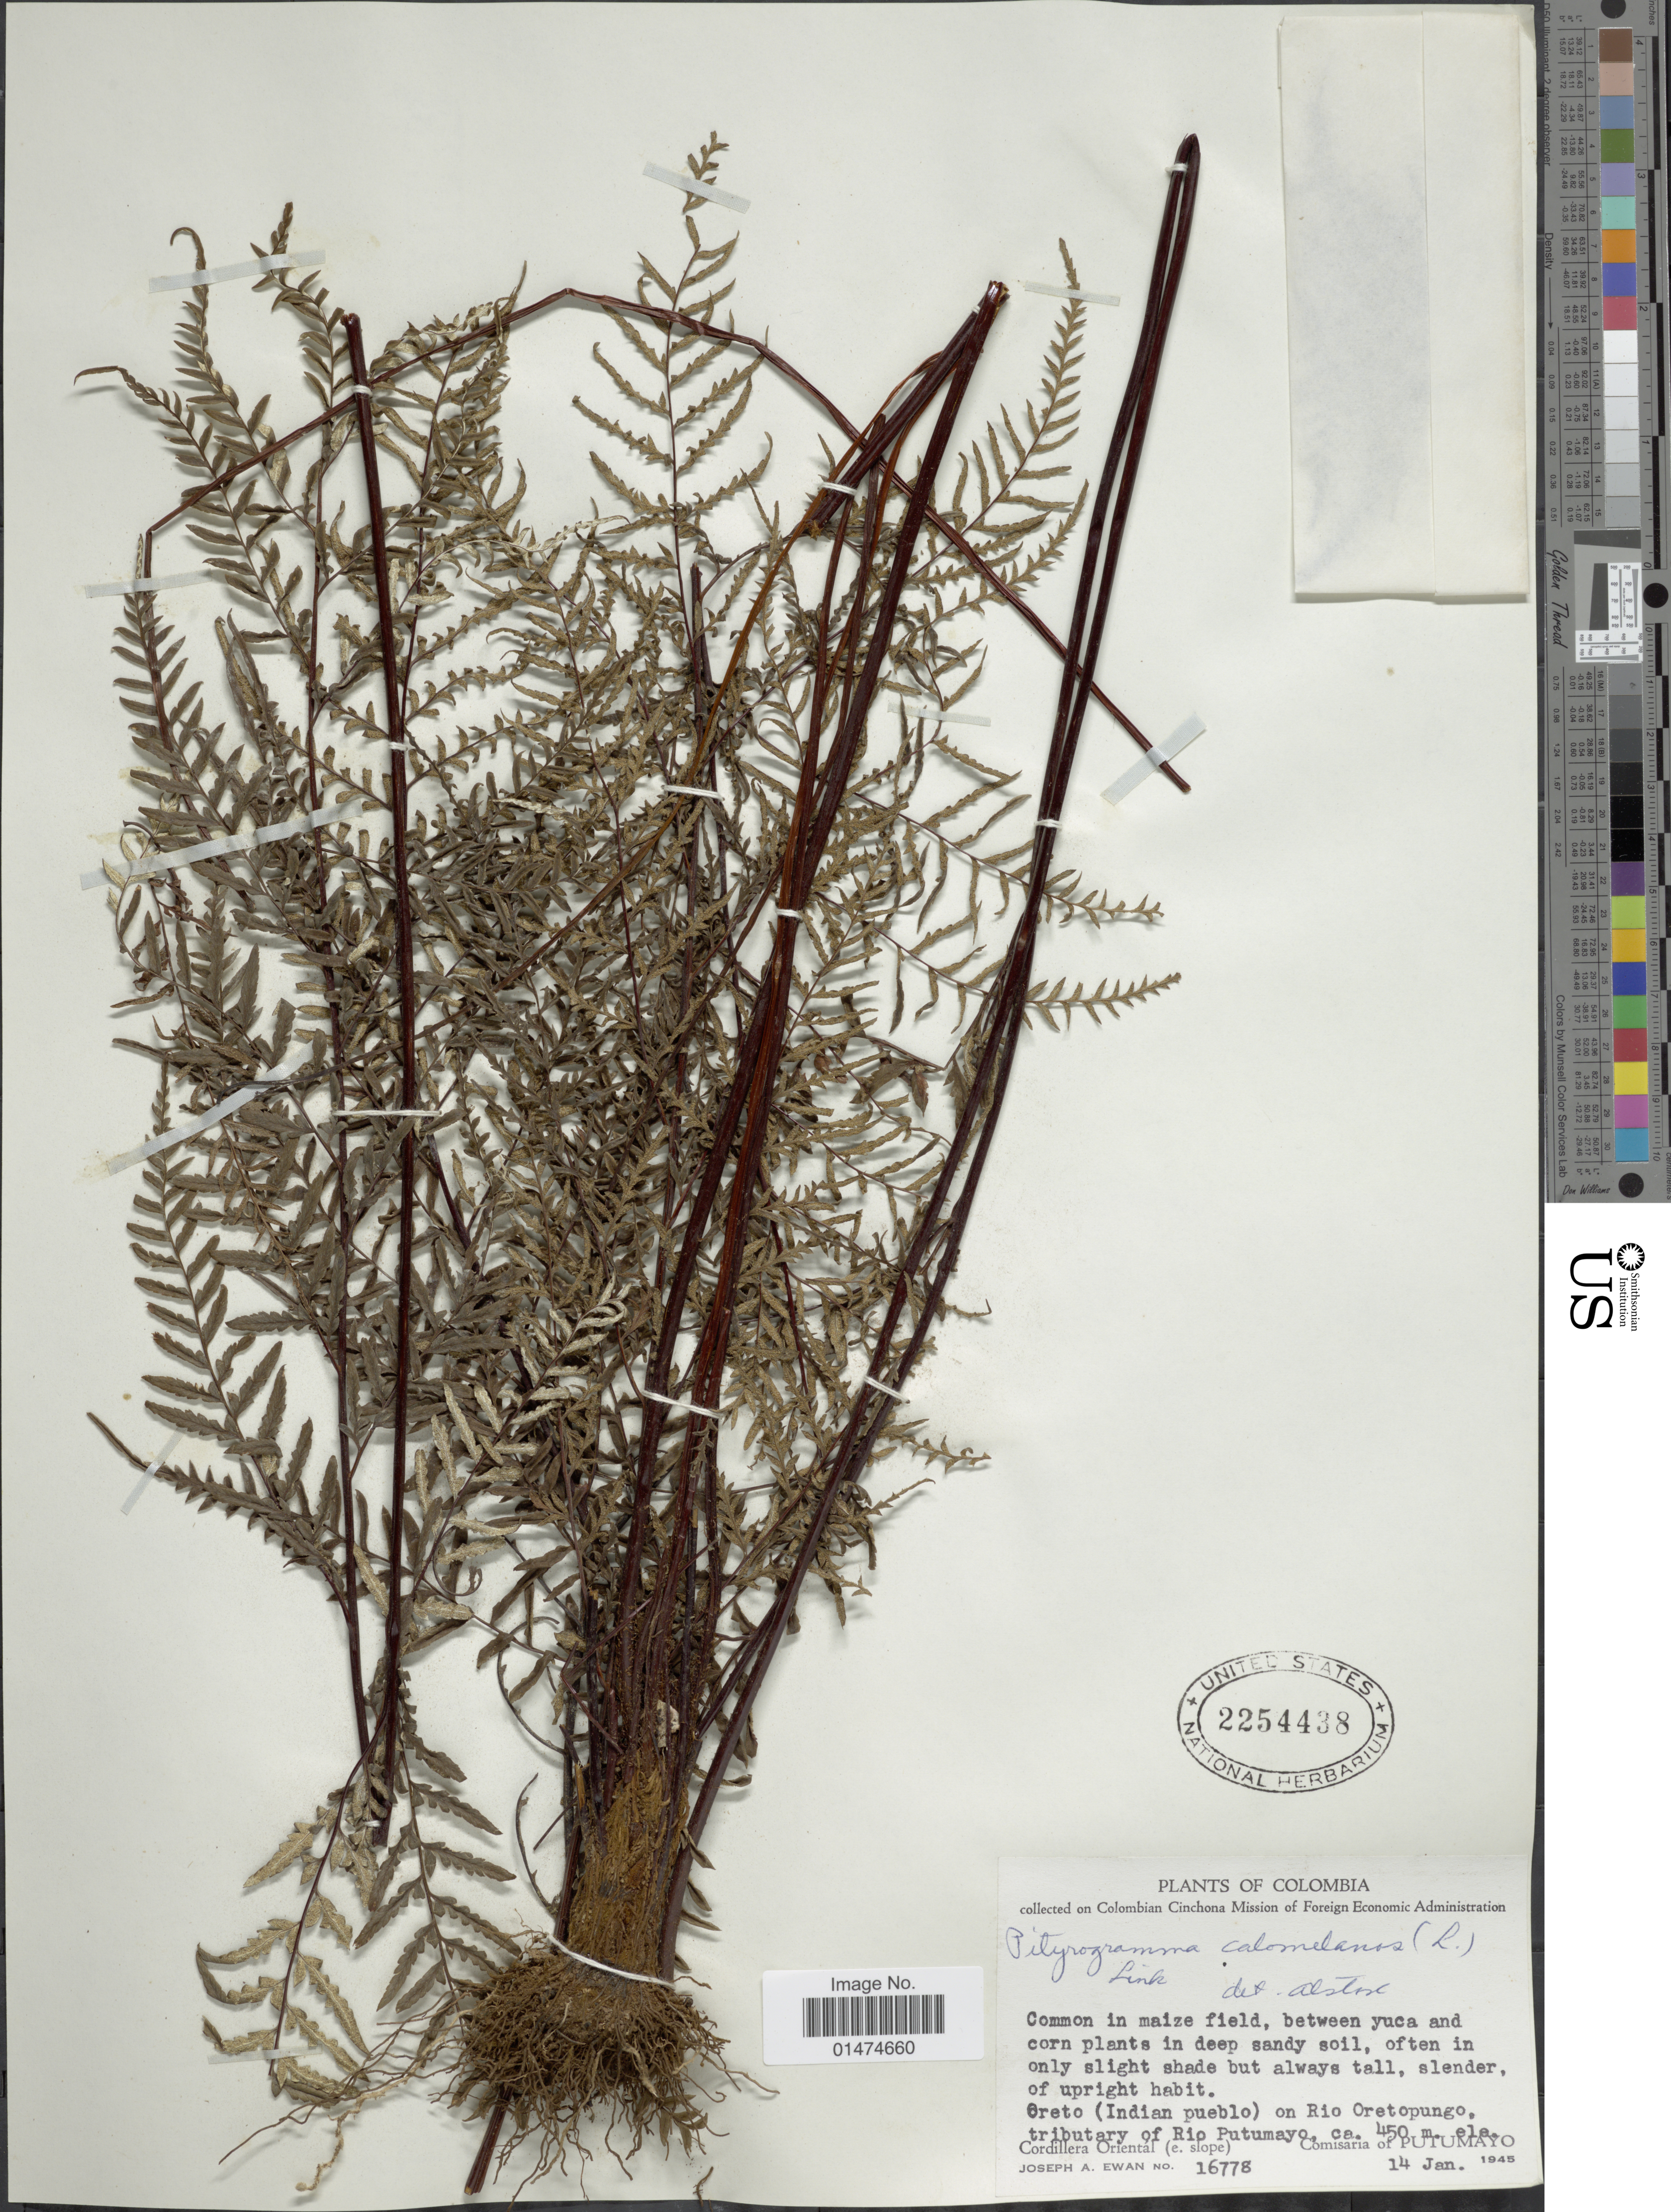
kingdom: Plantae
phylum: Tracheophyta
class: Polypodiopsida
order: Polypodiales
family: Pteridaceae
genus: Pityrogramma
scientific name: Pityrogramma calomelanos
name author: (L.) Link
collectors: J. A. Ewan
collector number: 16778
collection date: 1945-01-14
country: Colombia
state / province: Putumayo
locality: Oreto (Indian pueblo) on Rio Oretopungo, tributary of Rio Putumayo. Cordillera Oriental.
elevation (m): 450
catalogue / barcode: US 2254438